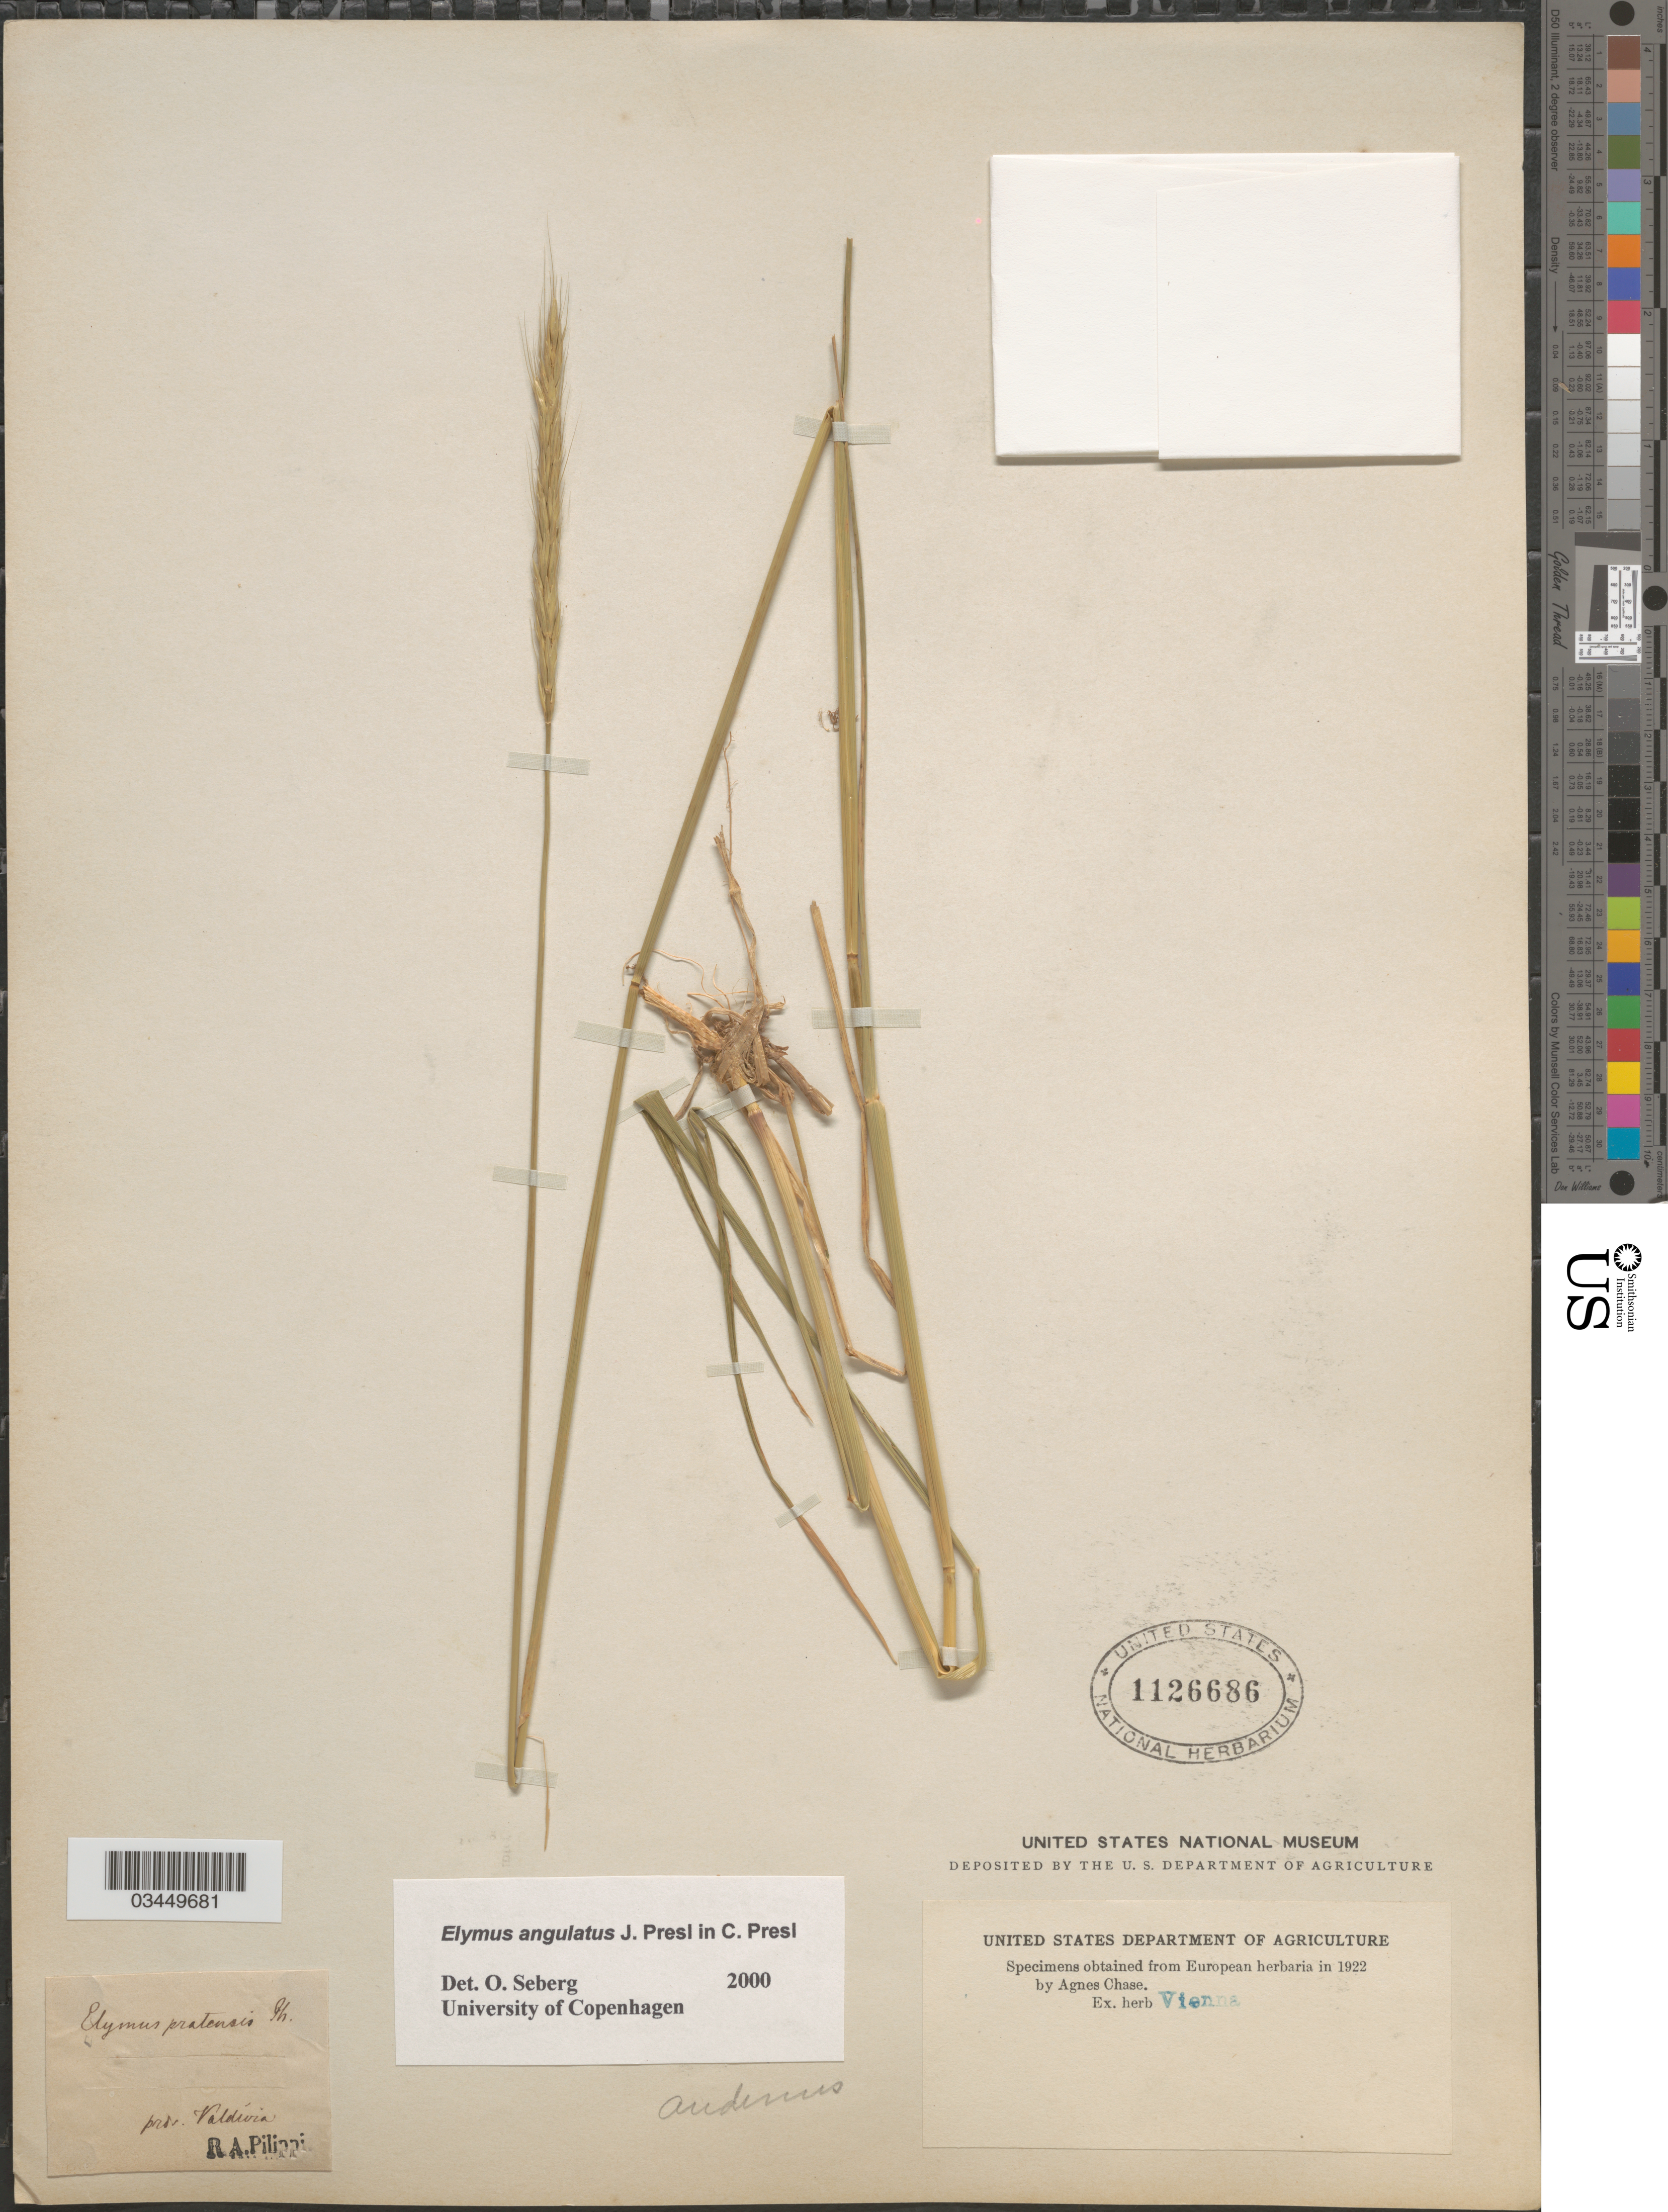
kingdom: Plantae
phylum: Tracheophyta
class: Liliopsida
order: Poales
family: Poaceae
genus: Elymus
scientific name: Elymus angulatus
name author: J. Presl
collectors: R. Pilippi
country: Chile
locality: Prov. Valdivia.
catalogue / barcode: US 1126686